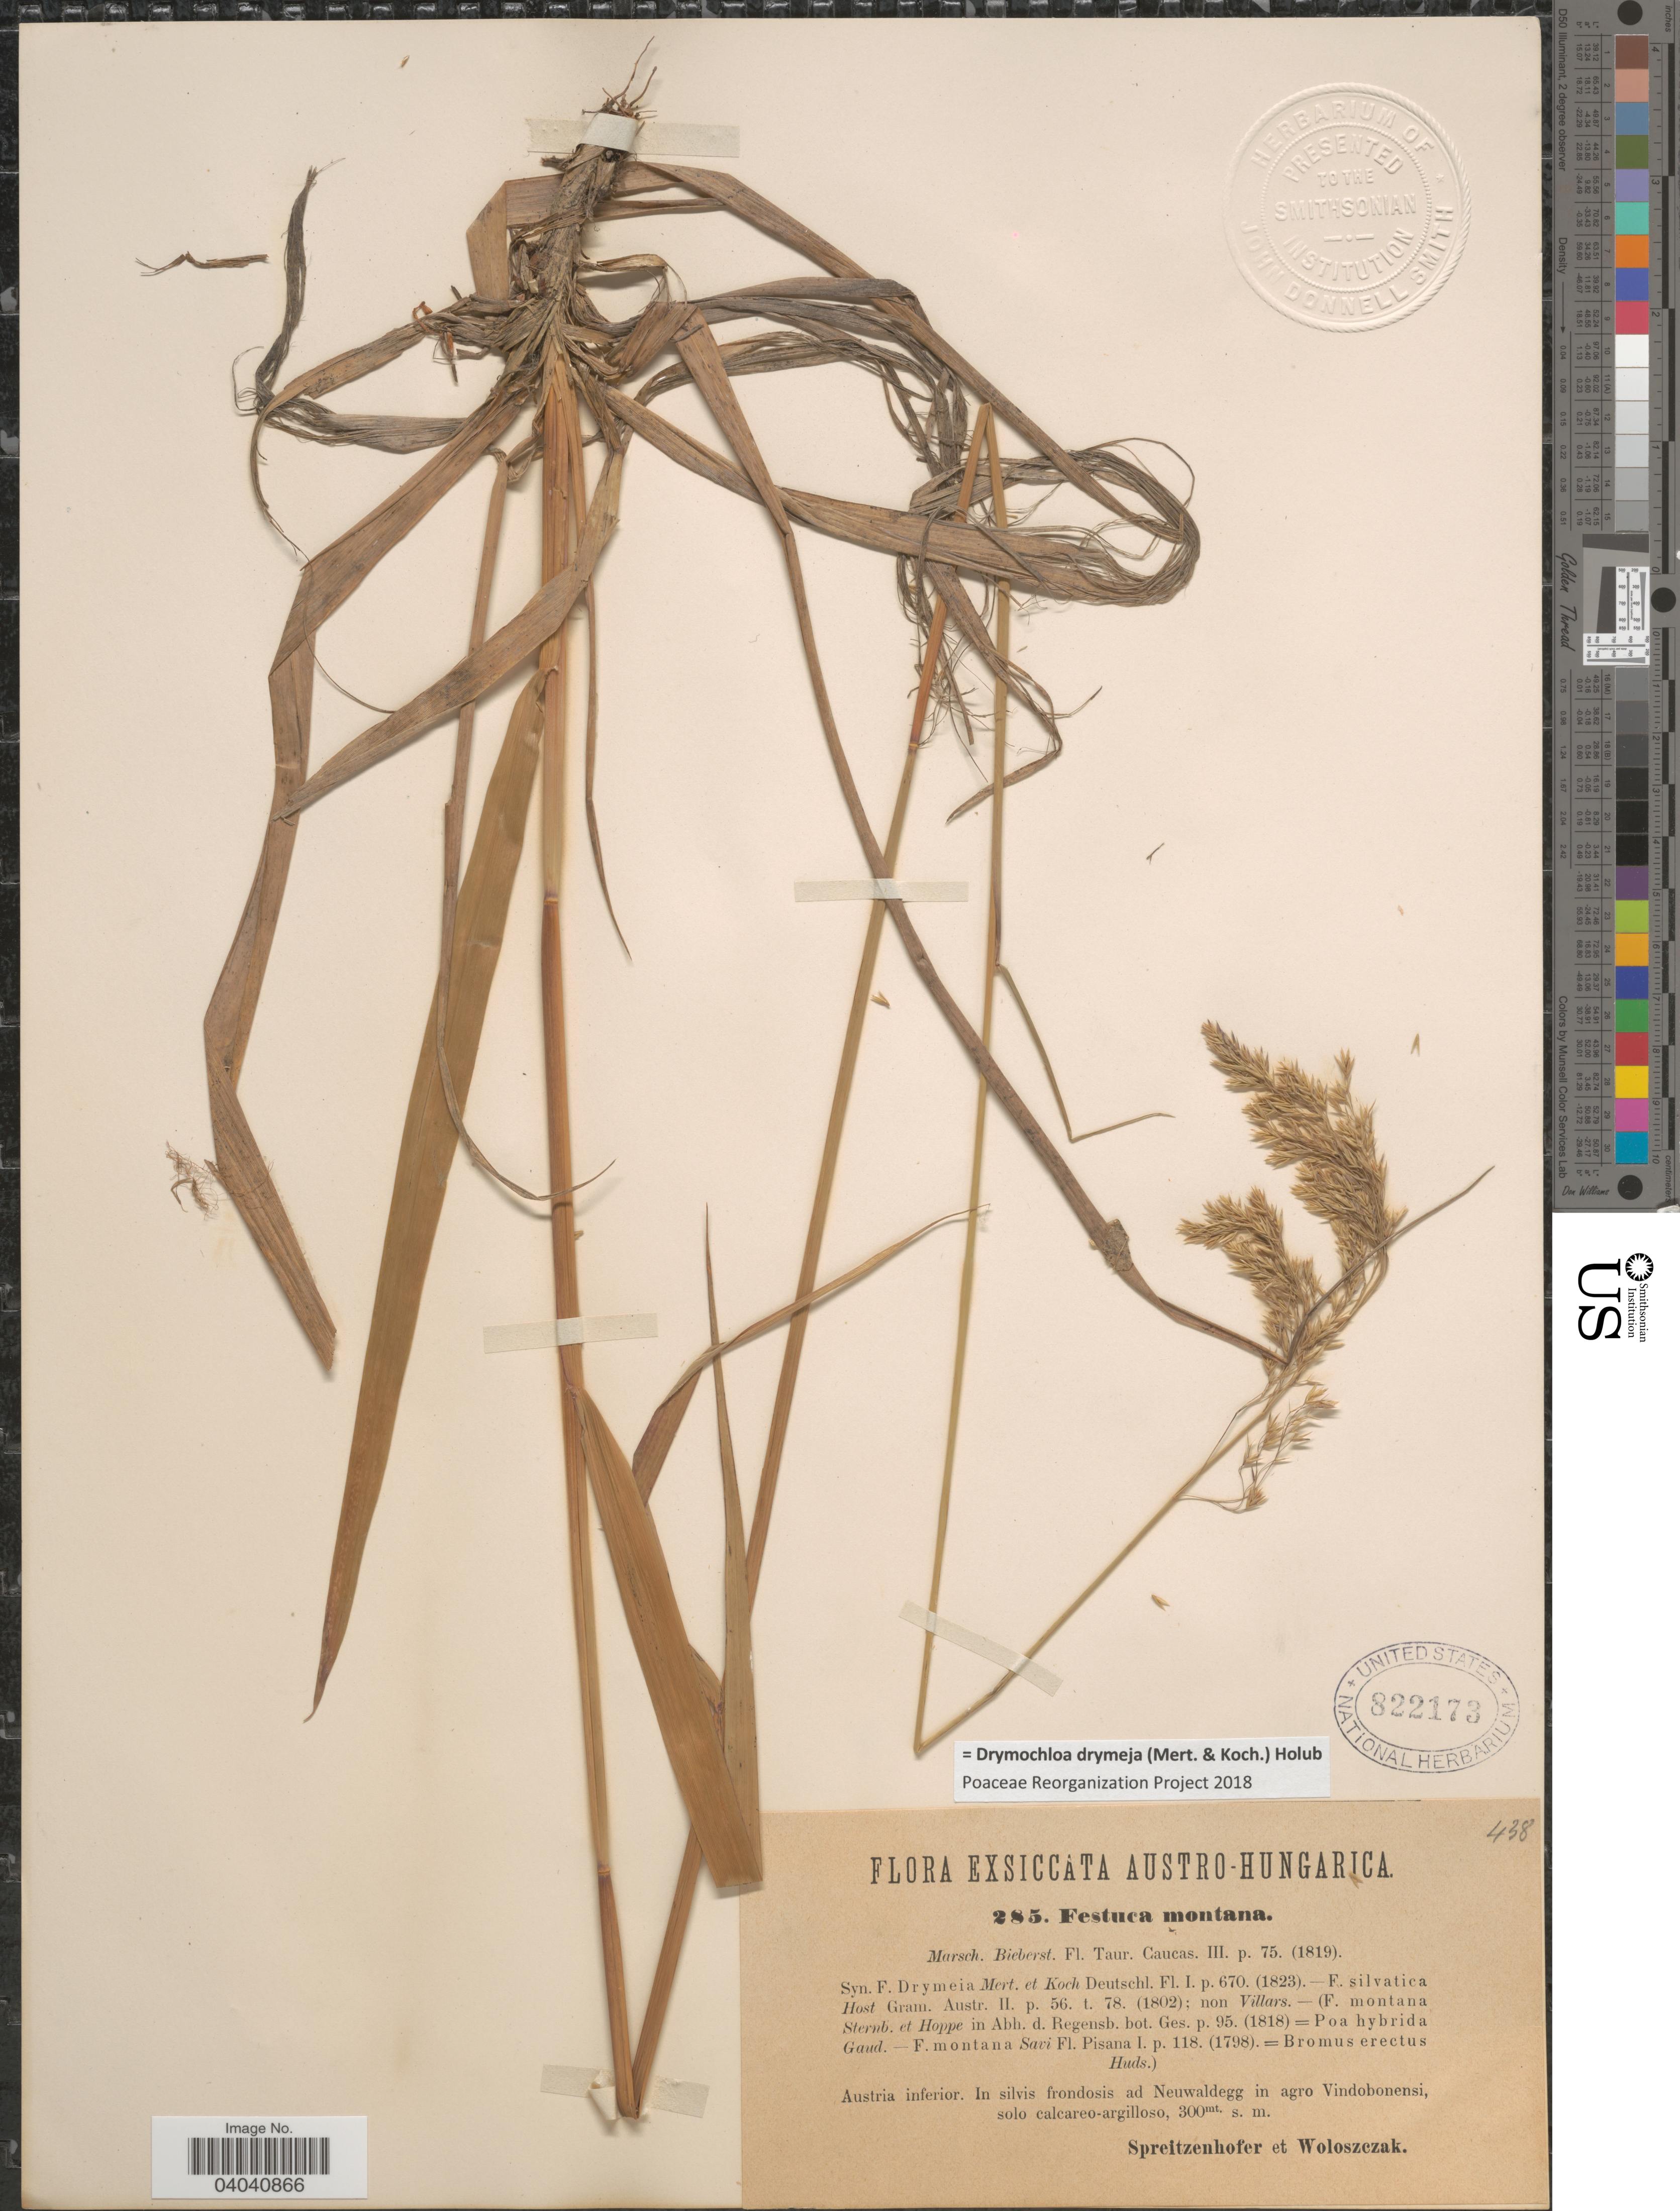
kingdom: Plantae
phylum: Tracheophyta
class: Liliopsida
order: Poales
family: Poaceae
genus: Drymochloa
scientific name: Drymochloa drymeja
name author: (Mert. & W.D.J. Koch) Holub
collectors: Spreitzenhofer & Woloszczak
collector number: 285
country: Austria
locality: Austro-Hungarica. Austria inferior. In silvis frondosis ad Neuwaldegg in agro Vindobonensi.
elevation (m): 300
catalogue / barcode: US 822173